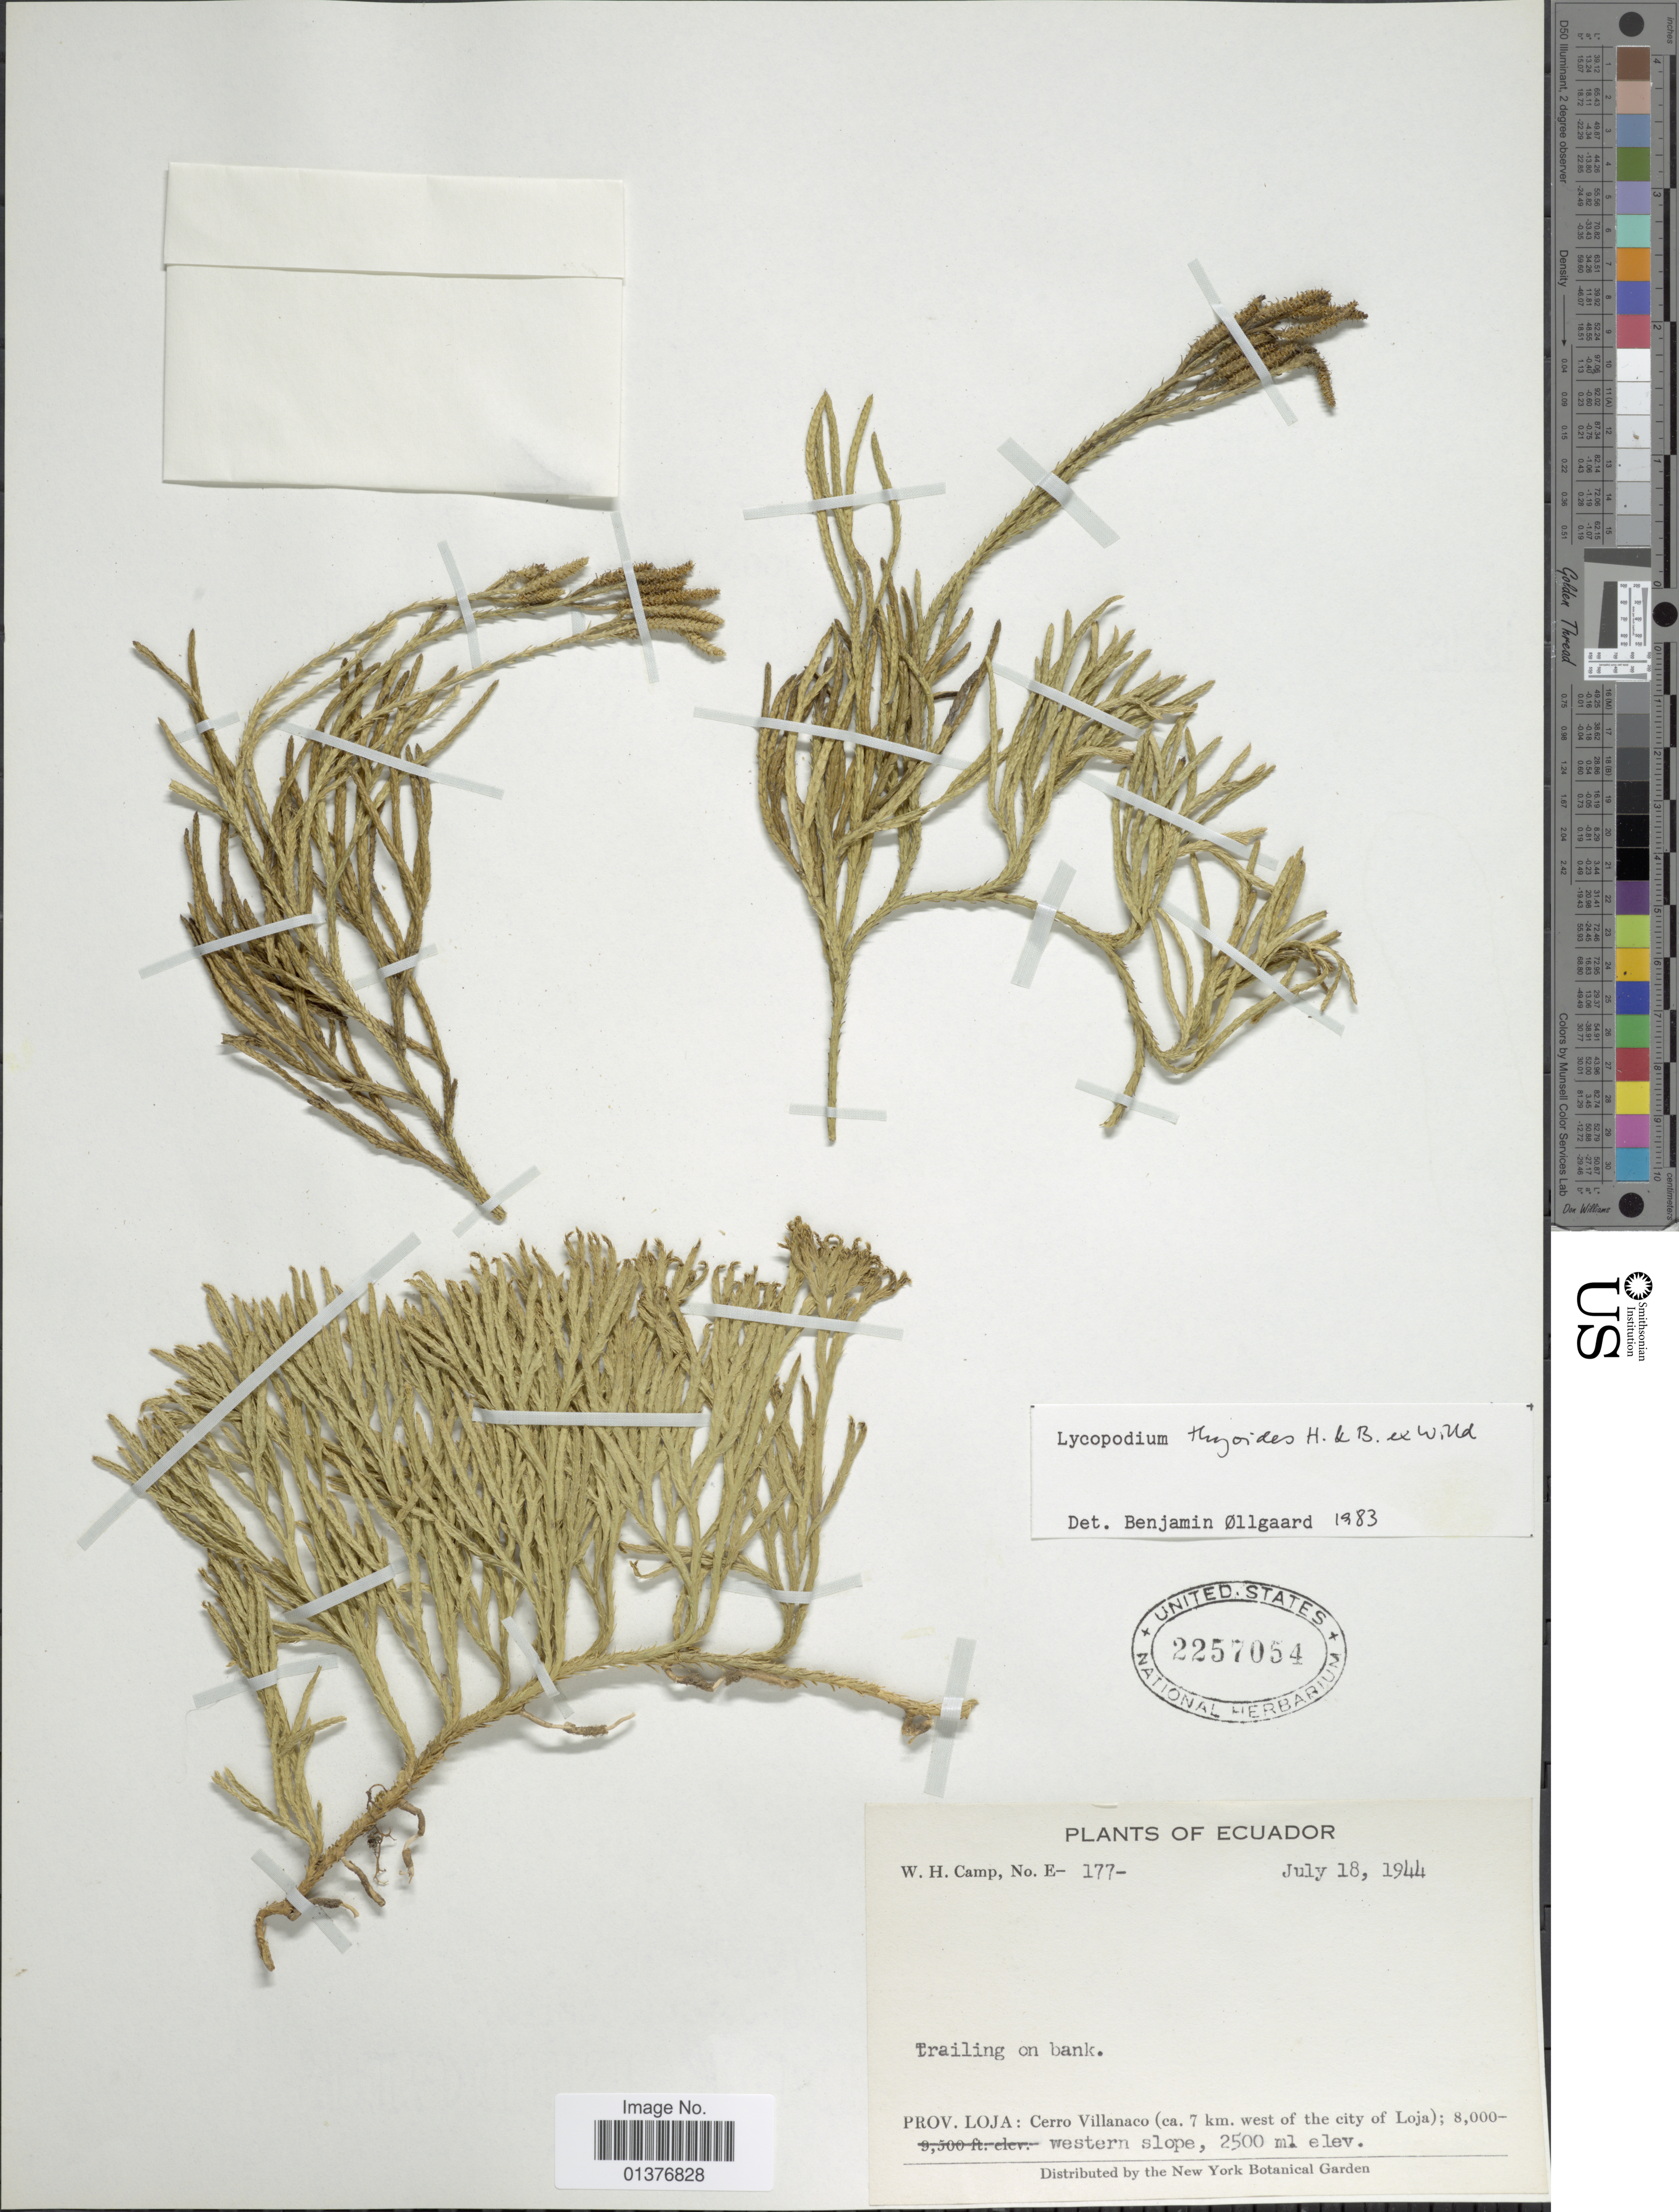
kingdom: Plantae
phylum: Tracheophyta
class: Lycopodiopsida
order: Lycopodiales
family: Lycopodiaceae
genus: Diphasiastrum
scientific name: Diphasiastrum thyoides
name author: (Humb. & Bonpl. ex Willd.) Holub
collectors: W. H. Camp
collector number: E-177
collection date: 1944-07-18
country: Ecuador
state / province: Loja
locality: Cerro Villanaco(ca. 7km west of the city of Loja)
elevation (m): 2500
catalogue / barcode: US 2257054